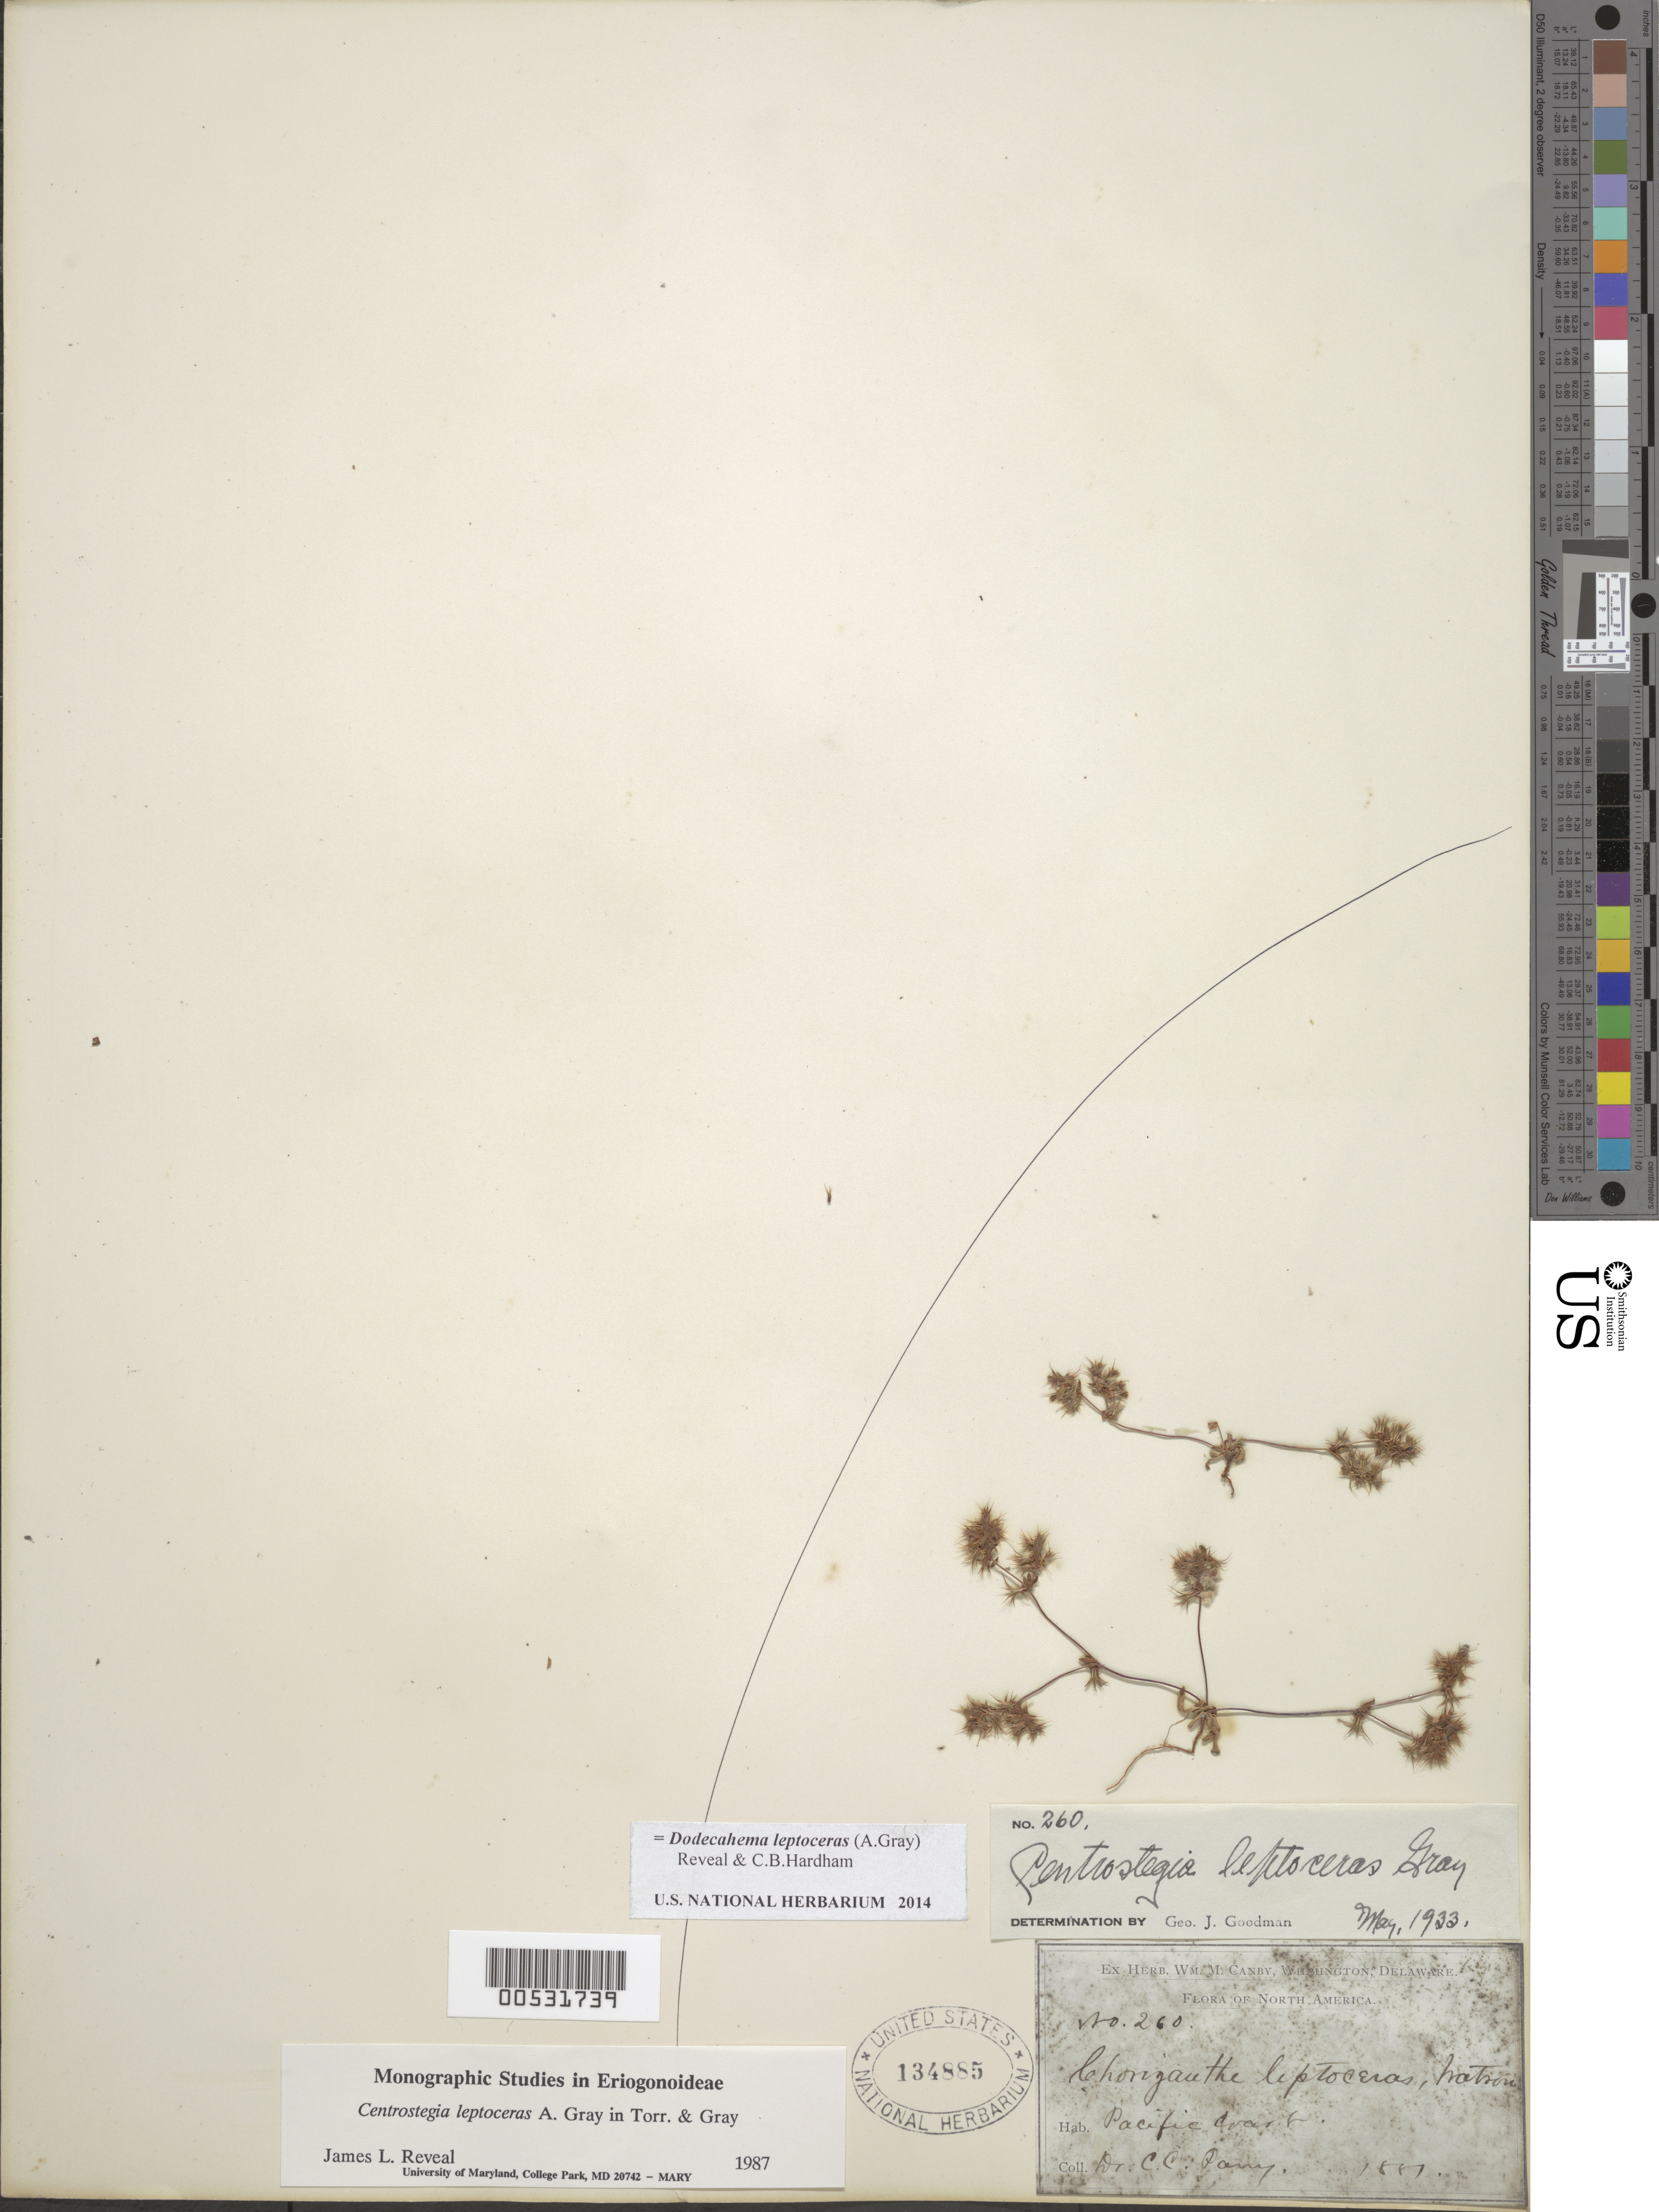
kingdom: Plantae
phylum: Tracheophyta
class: Magnoliopsida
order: Caryophyllales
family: Polygonaceae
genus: Dodecahema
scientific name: Dodecahema leptoceras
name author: (A. Gray) Reveal & Hardham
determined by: Reveal, James L.; Hardham, C. B.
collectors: C. C. Parry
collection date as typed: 1881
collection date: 1881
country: United States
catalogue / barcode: US 134885